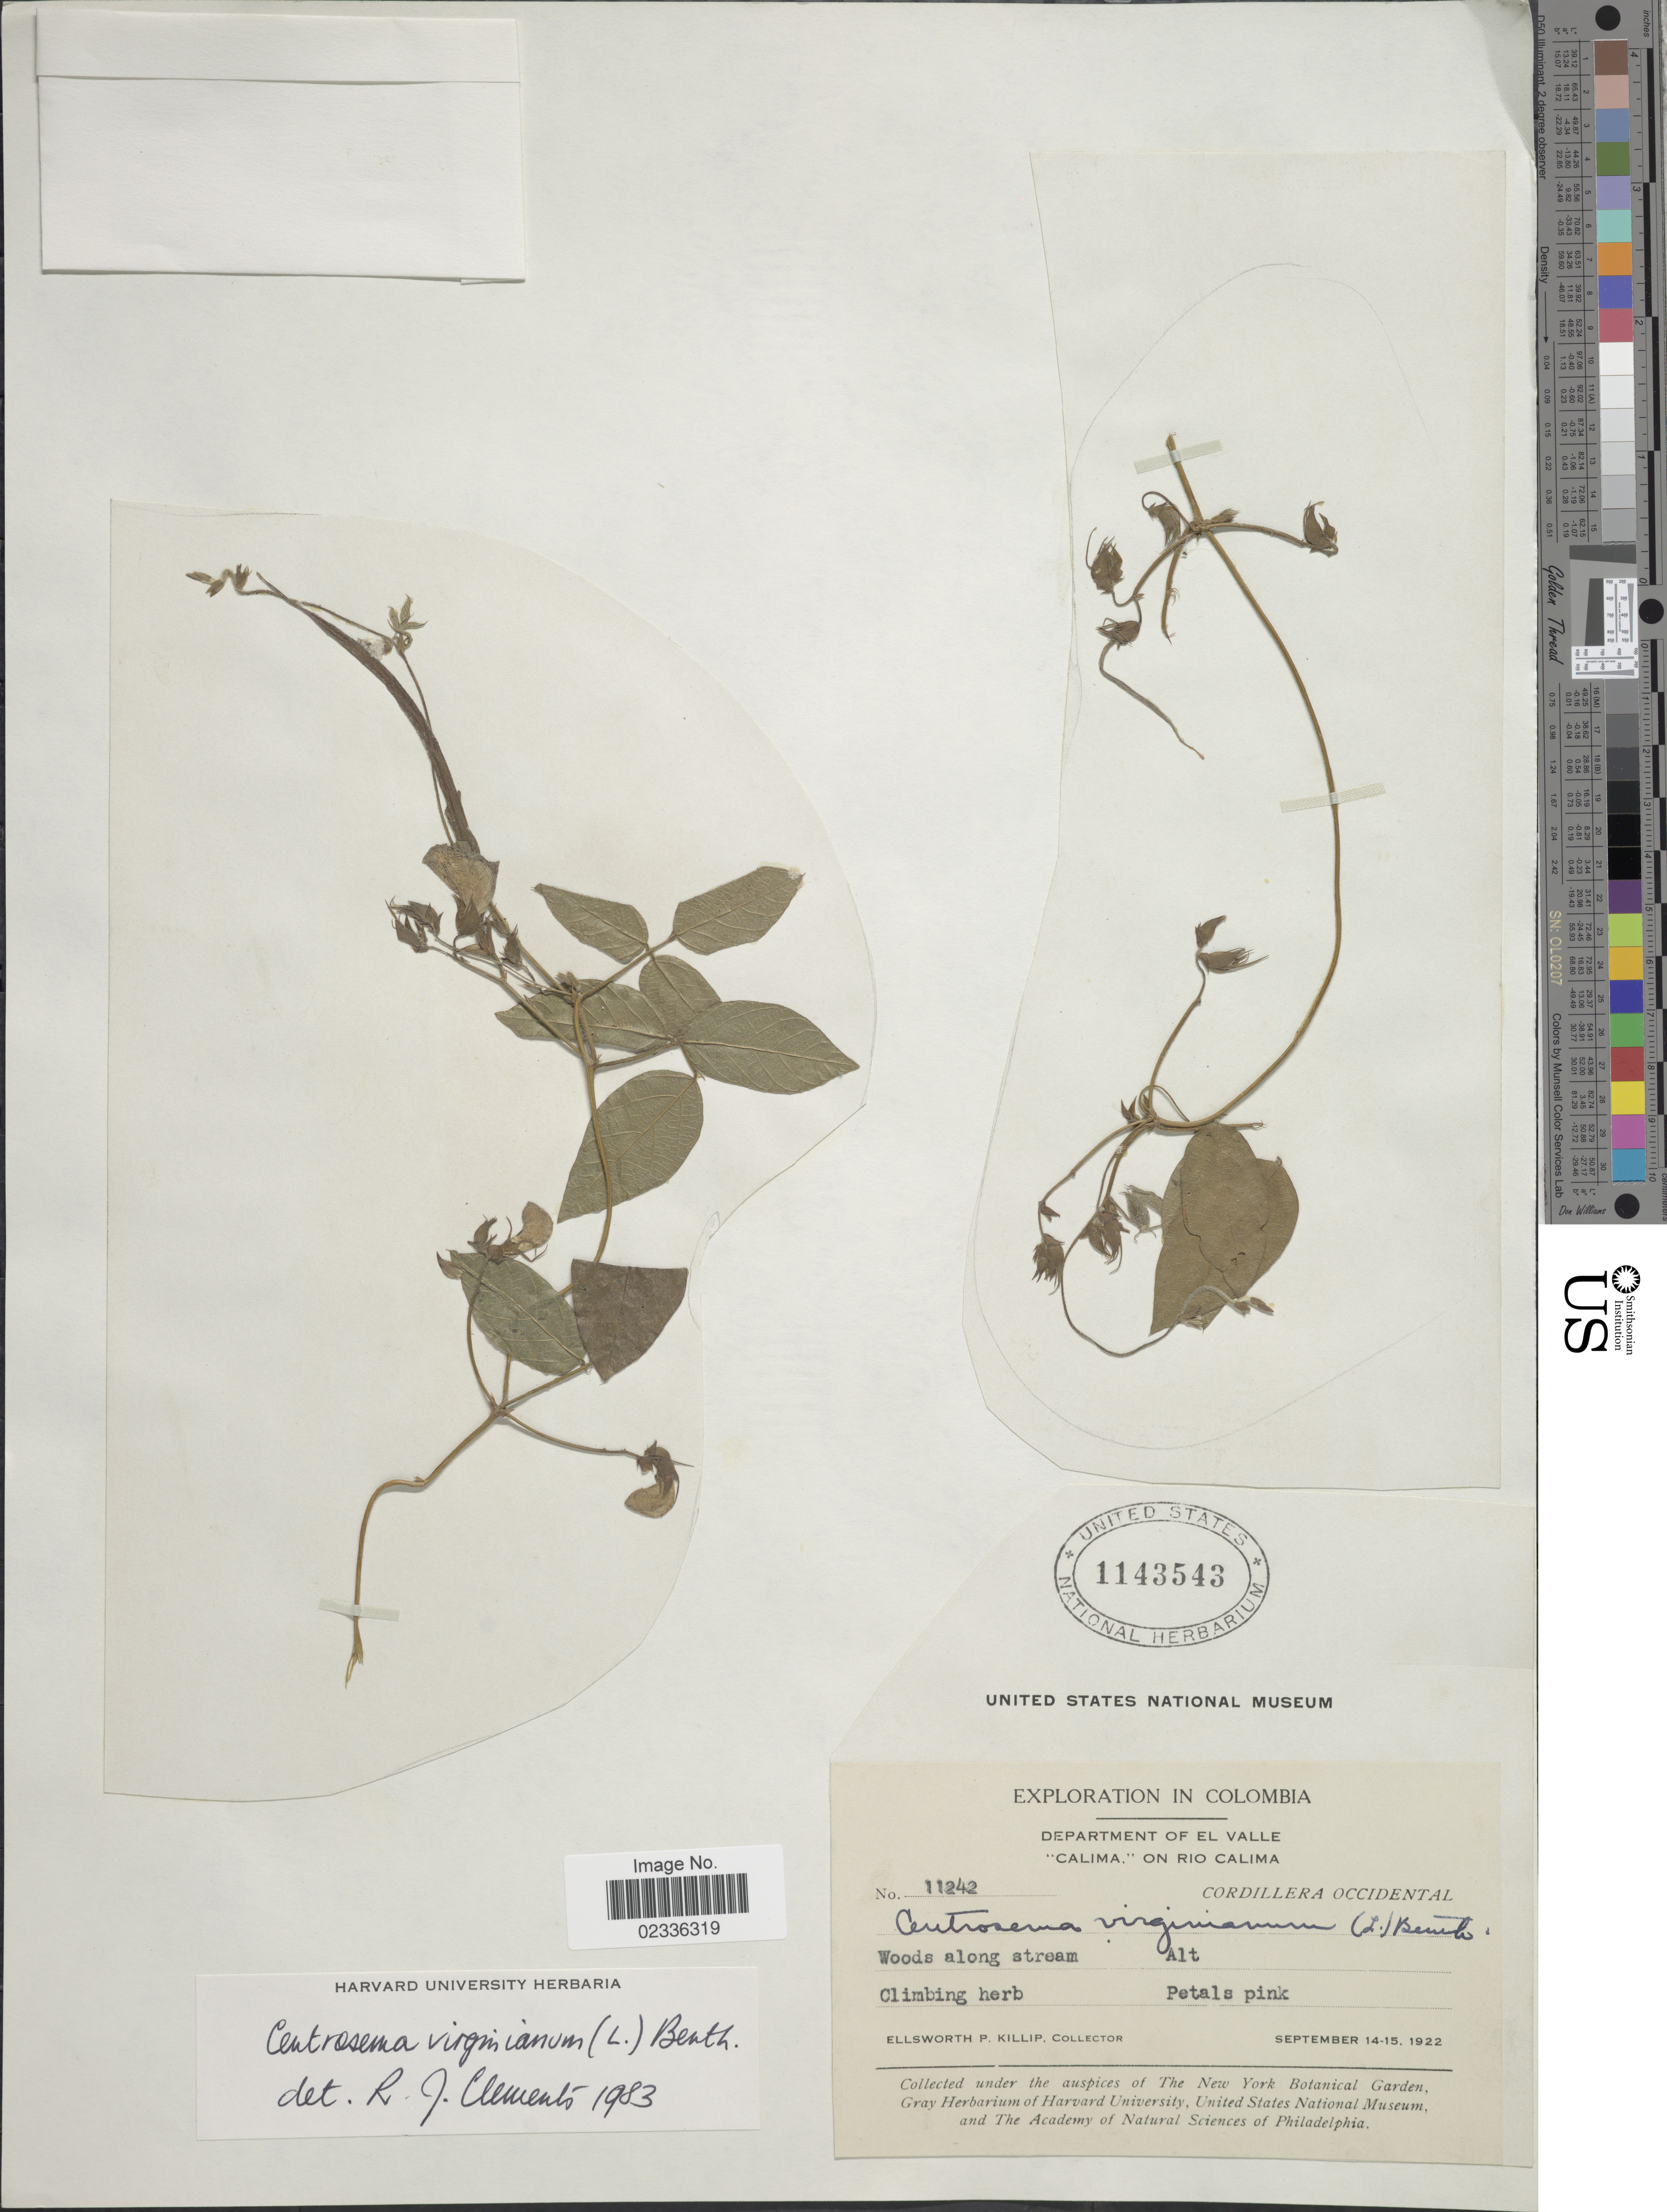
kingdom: Plantae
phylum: Tracheophyta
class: Magnoliopsida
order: Fabales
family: Fabaceae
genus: Centrosema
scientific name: Centrosema virginianum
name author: (L.) Benth.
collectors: E. P. Killip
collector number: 11242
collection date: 1922-09-14/1922-09-15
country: Colombia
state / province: Valle del Cauca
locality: Department of El Valle, "Calima" , on Rio Calima, Cordillera Occidental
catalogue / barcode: US 1143543